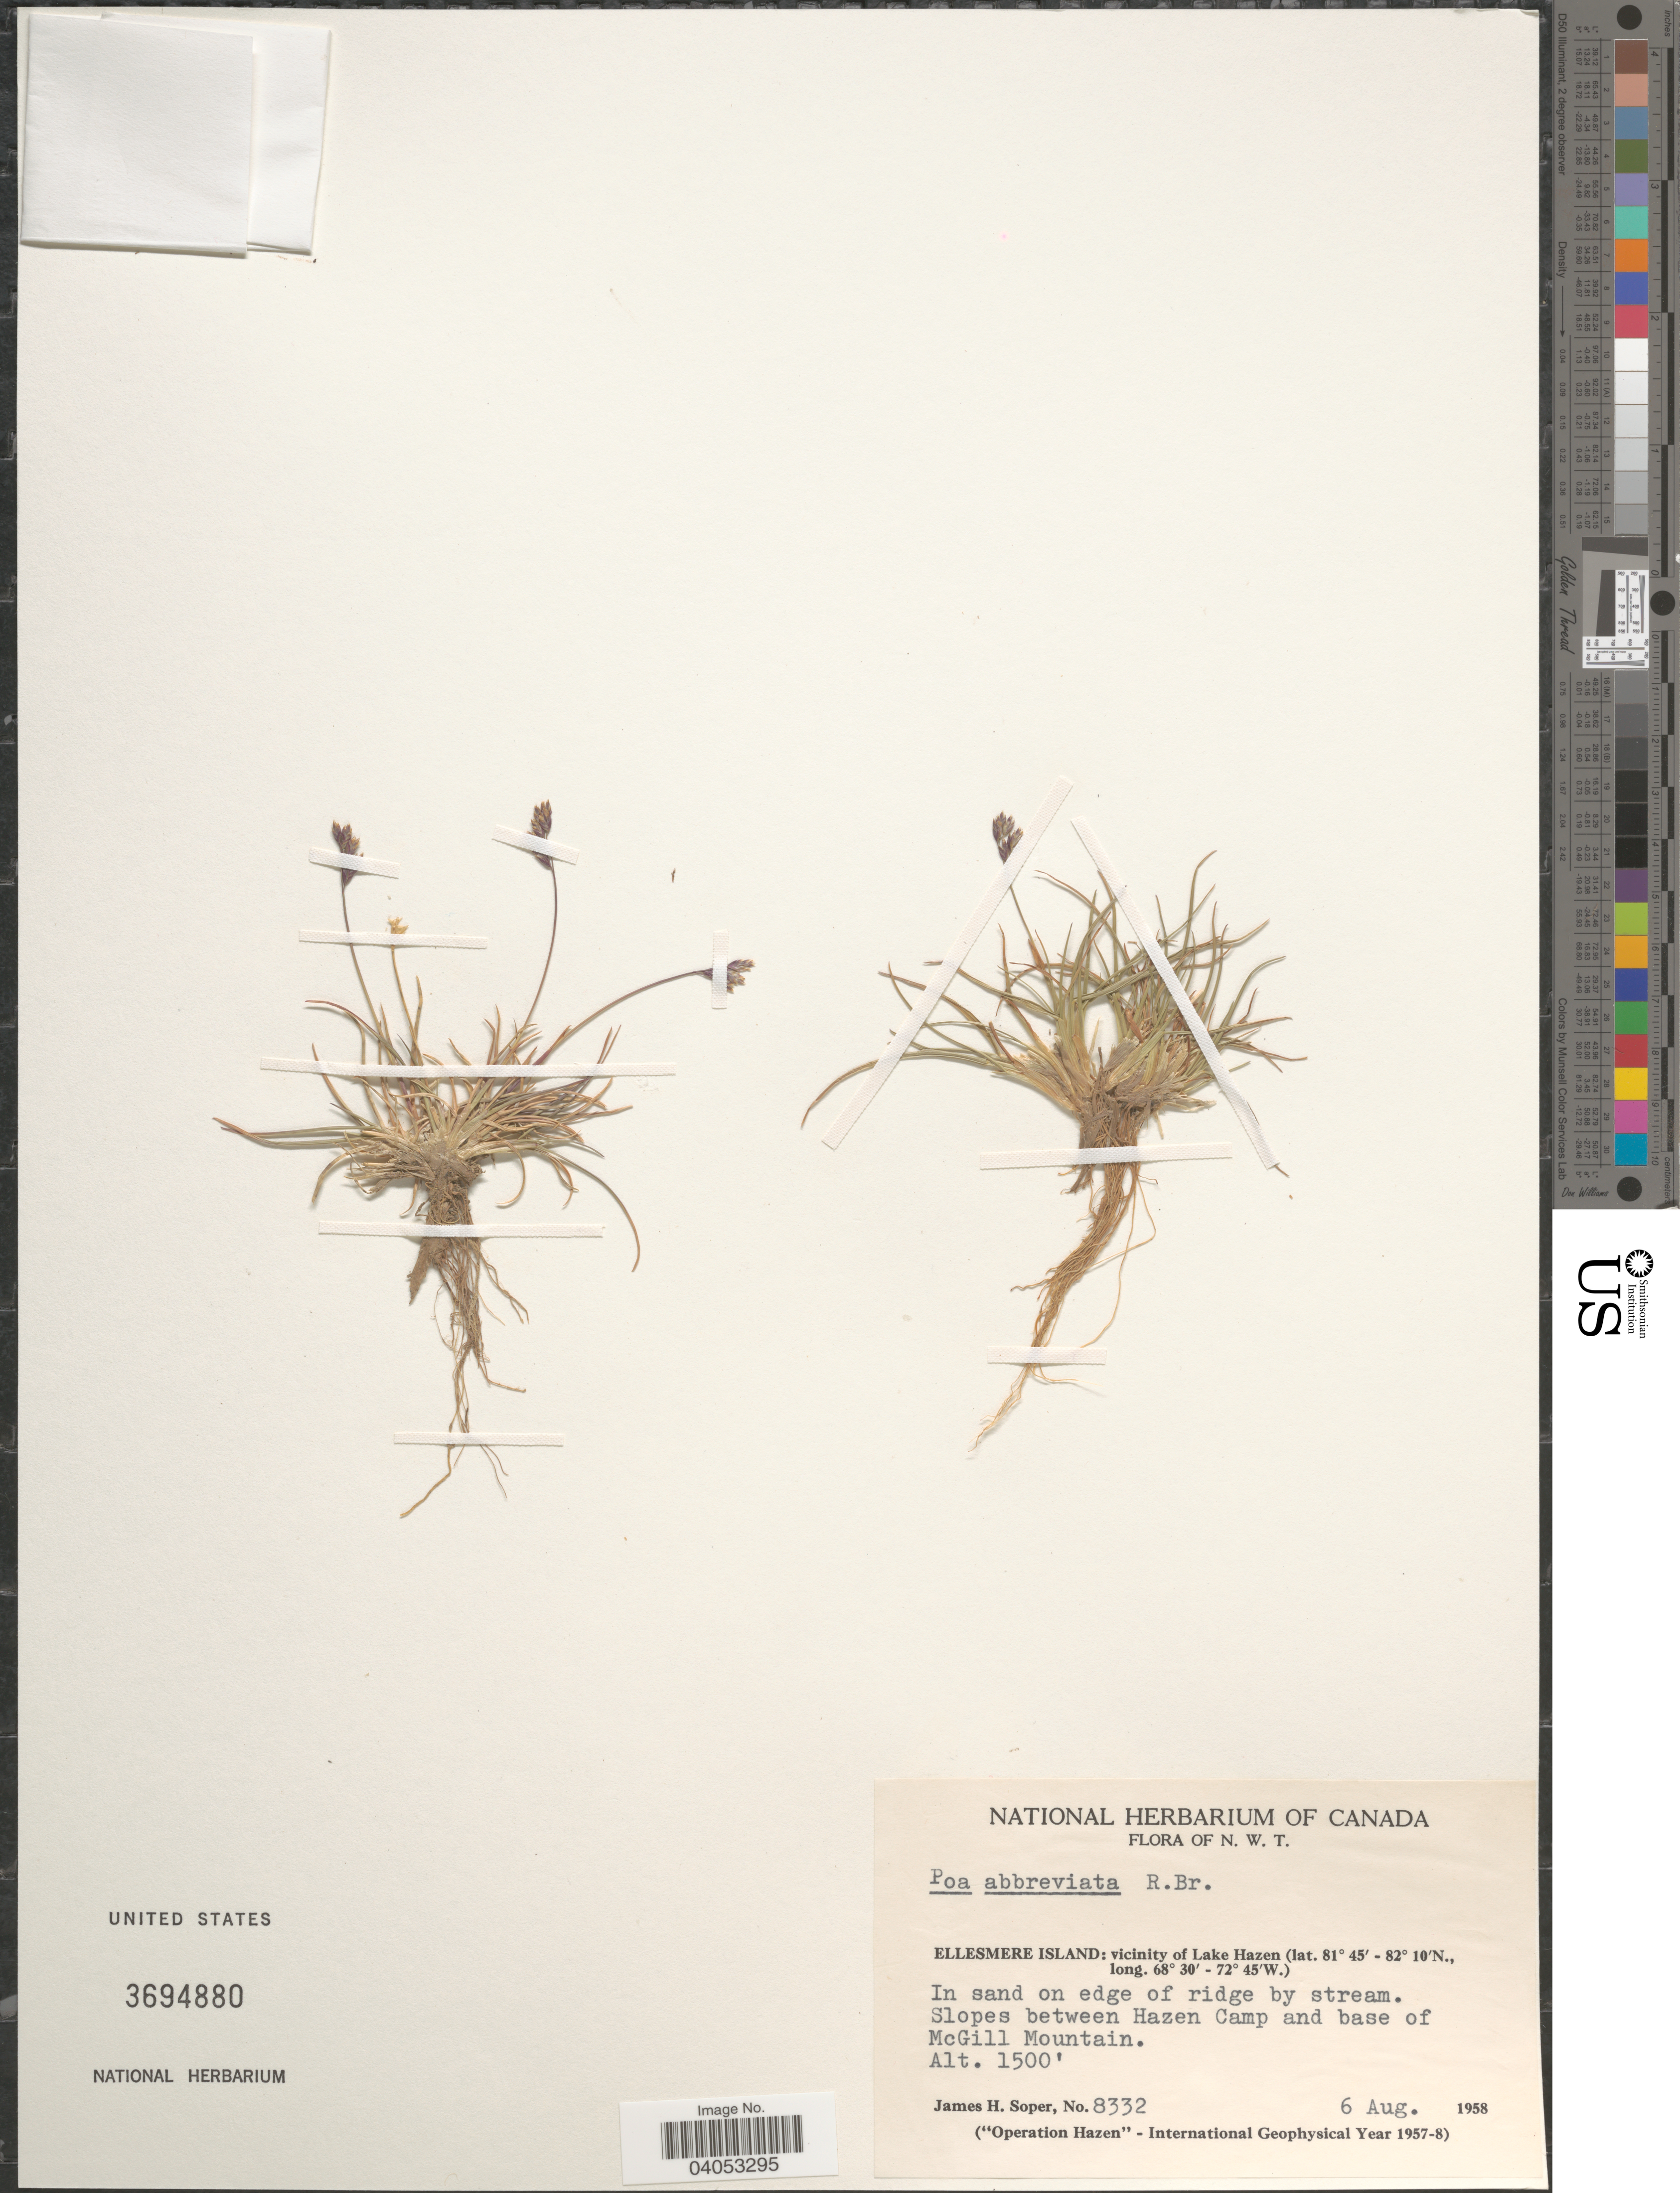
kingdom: Plantae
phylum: Tracheophyta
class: Liliopsida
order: Poales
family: Poaceae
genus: Poa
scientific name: Poa abbreviata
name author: R. Br.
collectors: J. H. Soper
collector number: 8332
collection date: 1958-08-06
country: Canada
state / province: Northwest Territories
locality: N. W. T. Ellesmere Island: vicinity of Lake Hazen. In sand on edge of ridge by stream. Slopes between Hazen Camp and base of McGill Mountain.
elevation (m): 457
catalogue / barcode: US 3694880